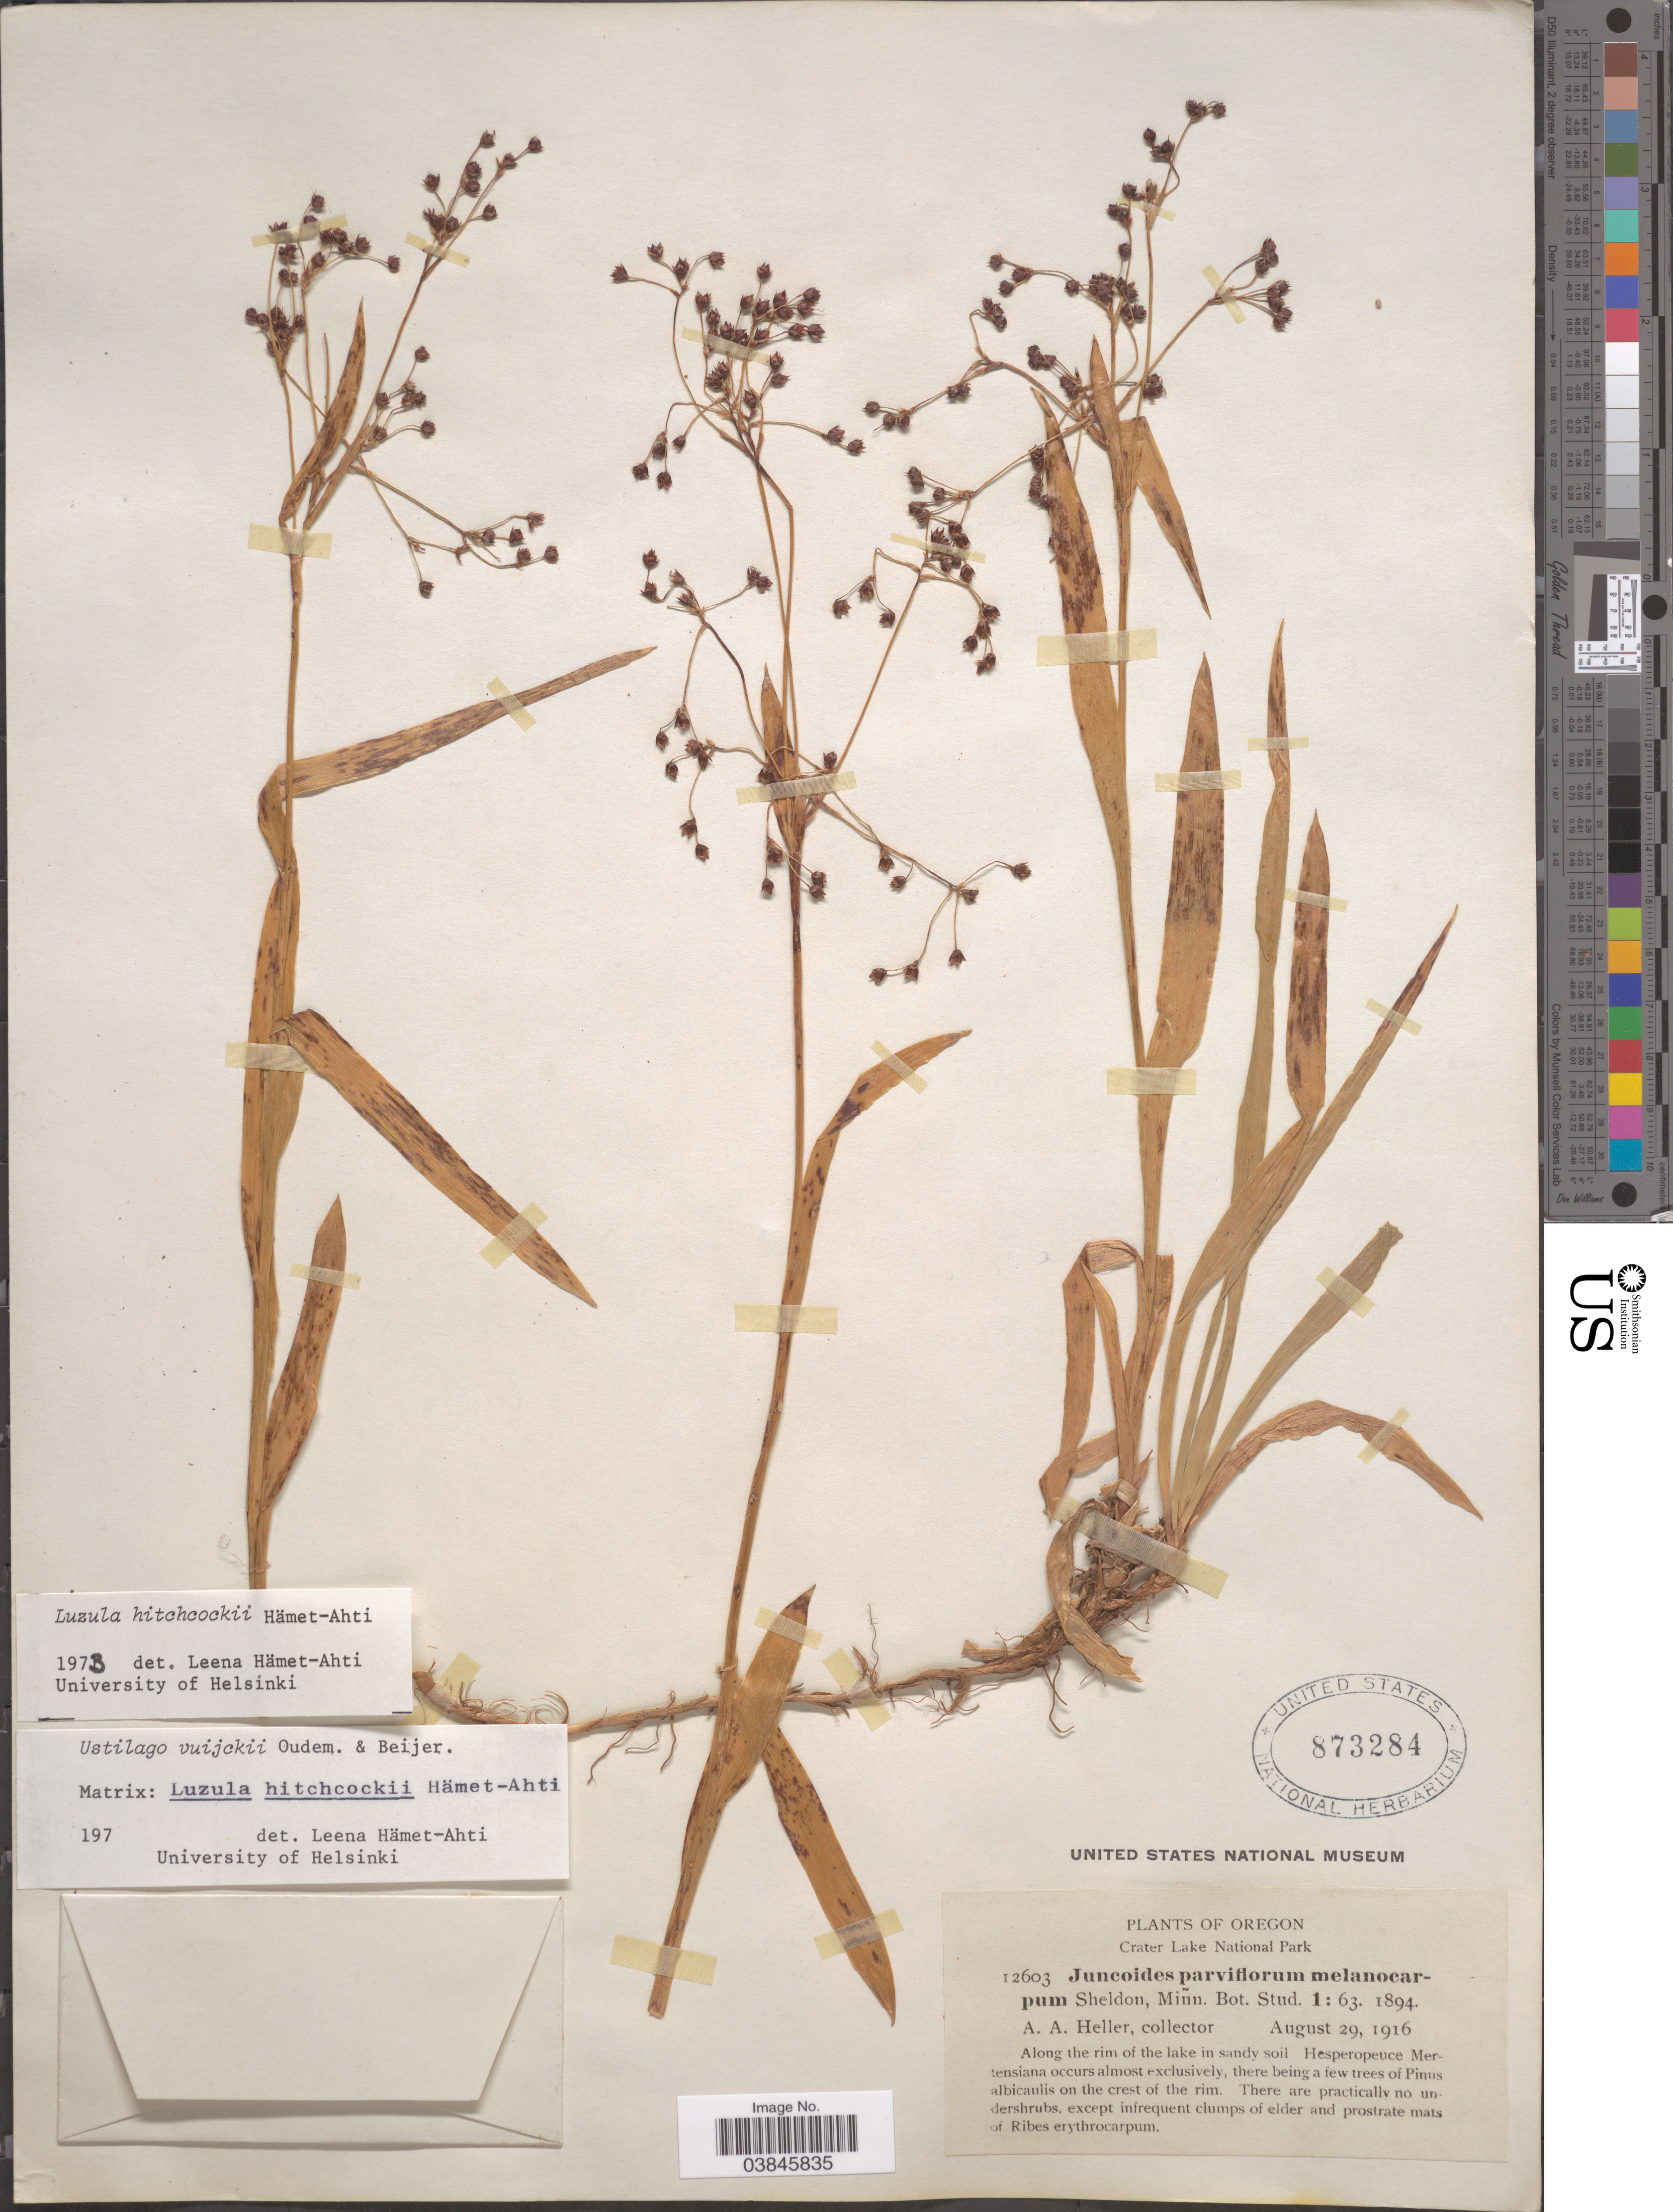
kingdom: Plantae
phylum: Tracheophyta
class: Liliopsida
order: Poales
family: Juncaceae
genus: Luzula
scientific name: Luzula hitchcockii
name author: Hämet-Ahti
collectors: A. A. Heller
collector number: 12603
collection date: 1916-08-29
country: United States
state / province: Oregon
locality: Crater Lake National Park. Along the rim of the lake in sandy soil.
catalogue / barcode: US 873284